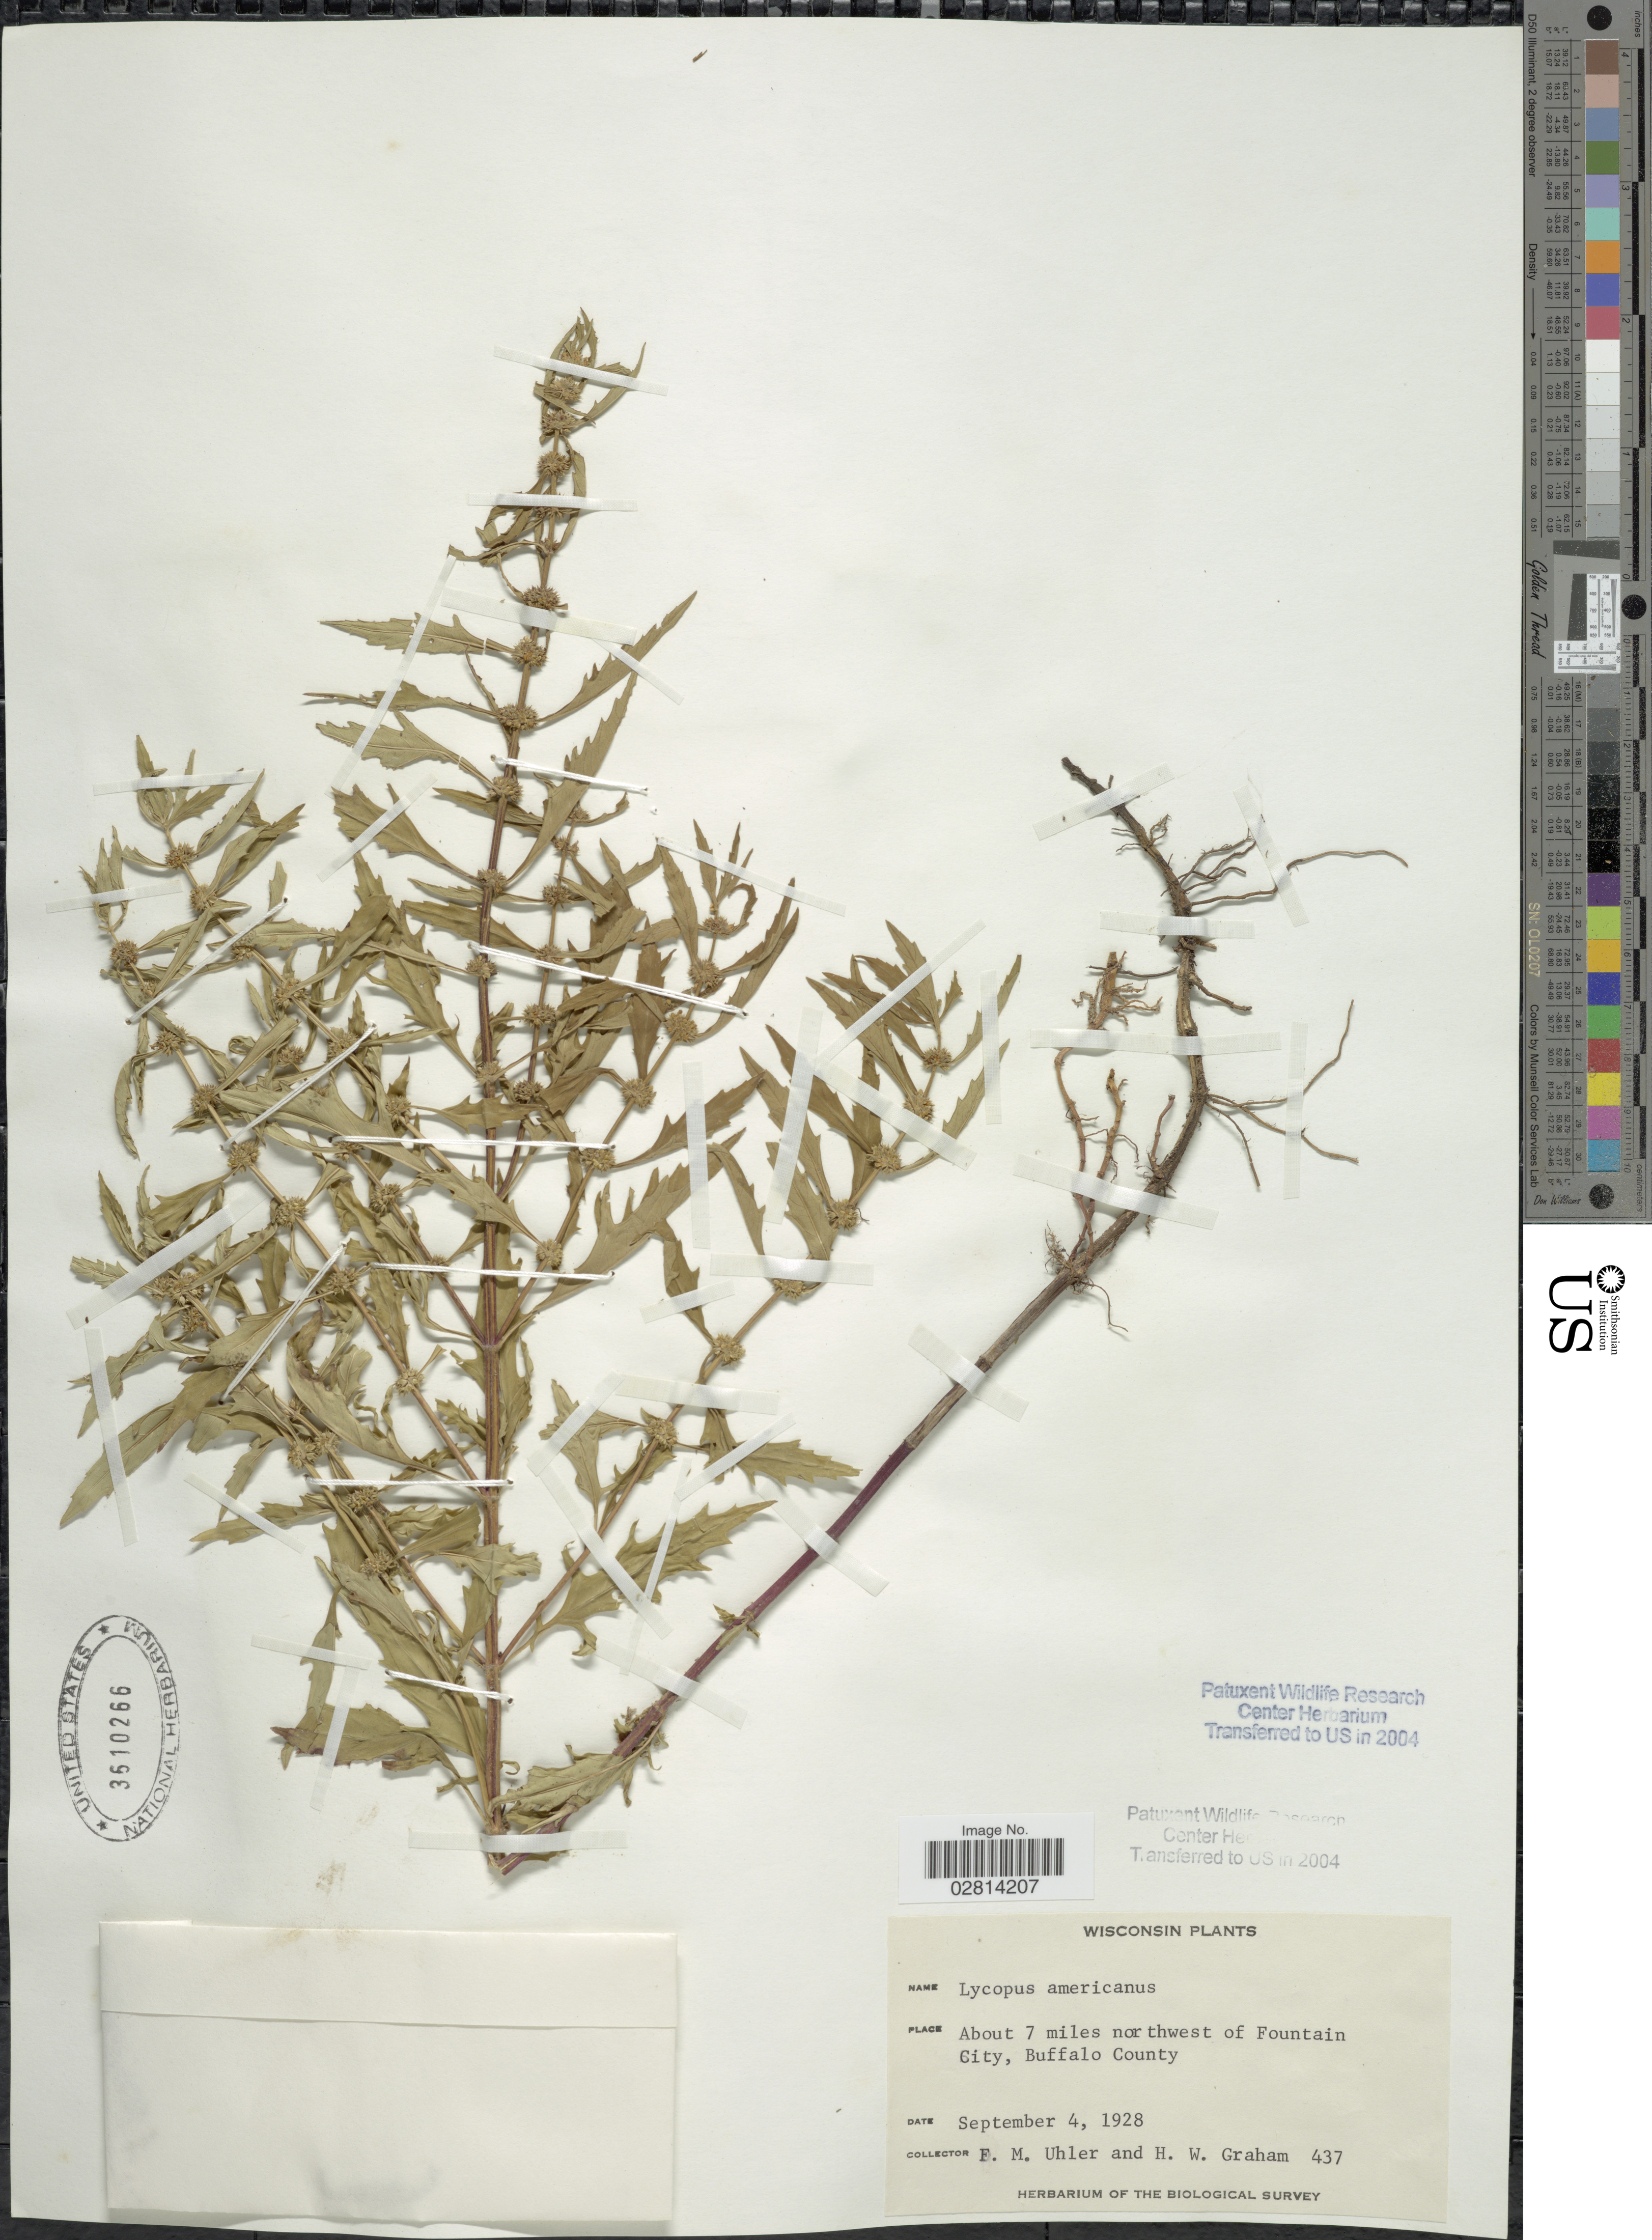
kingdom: Plantae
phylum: Tracheophyta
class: Magnoliopsida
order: Lamiales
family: Lamiaceae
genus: Lycopus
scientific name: Lycopus americanus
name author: Muhl. ex W.P.C. Barton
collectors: F. M. Uhler & H. W. Graham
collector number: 437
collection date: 1928-09-04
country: United States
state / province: Wisconsin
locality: About 7 miles northwest of Fountain City, Buffalo County.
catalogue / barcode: US 3610266